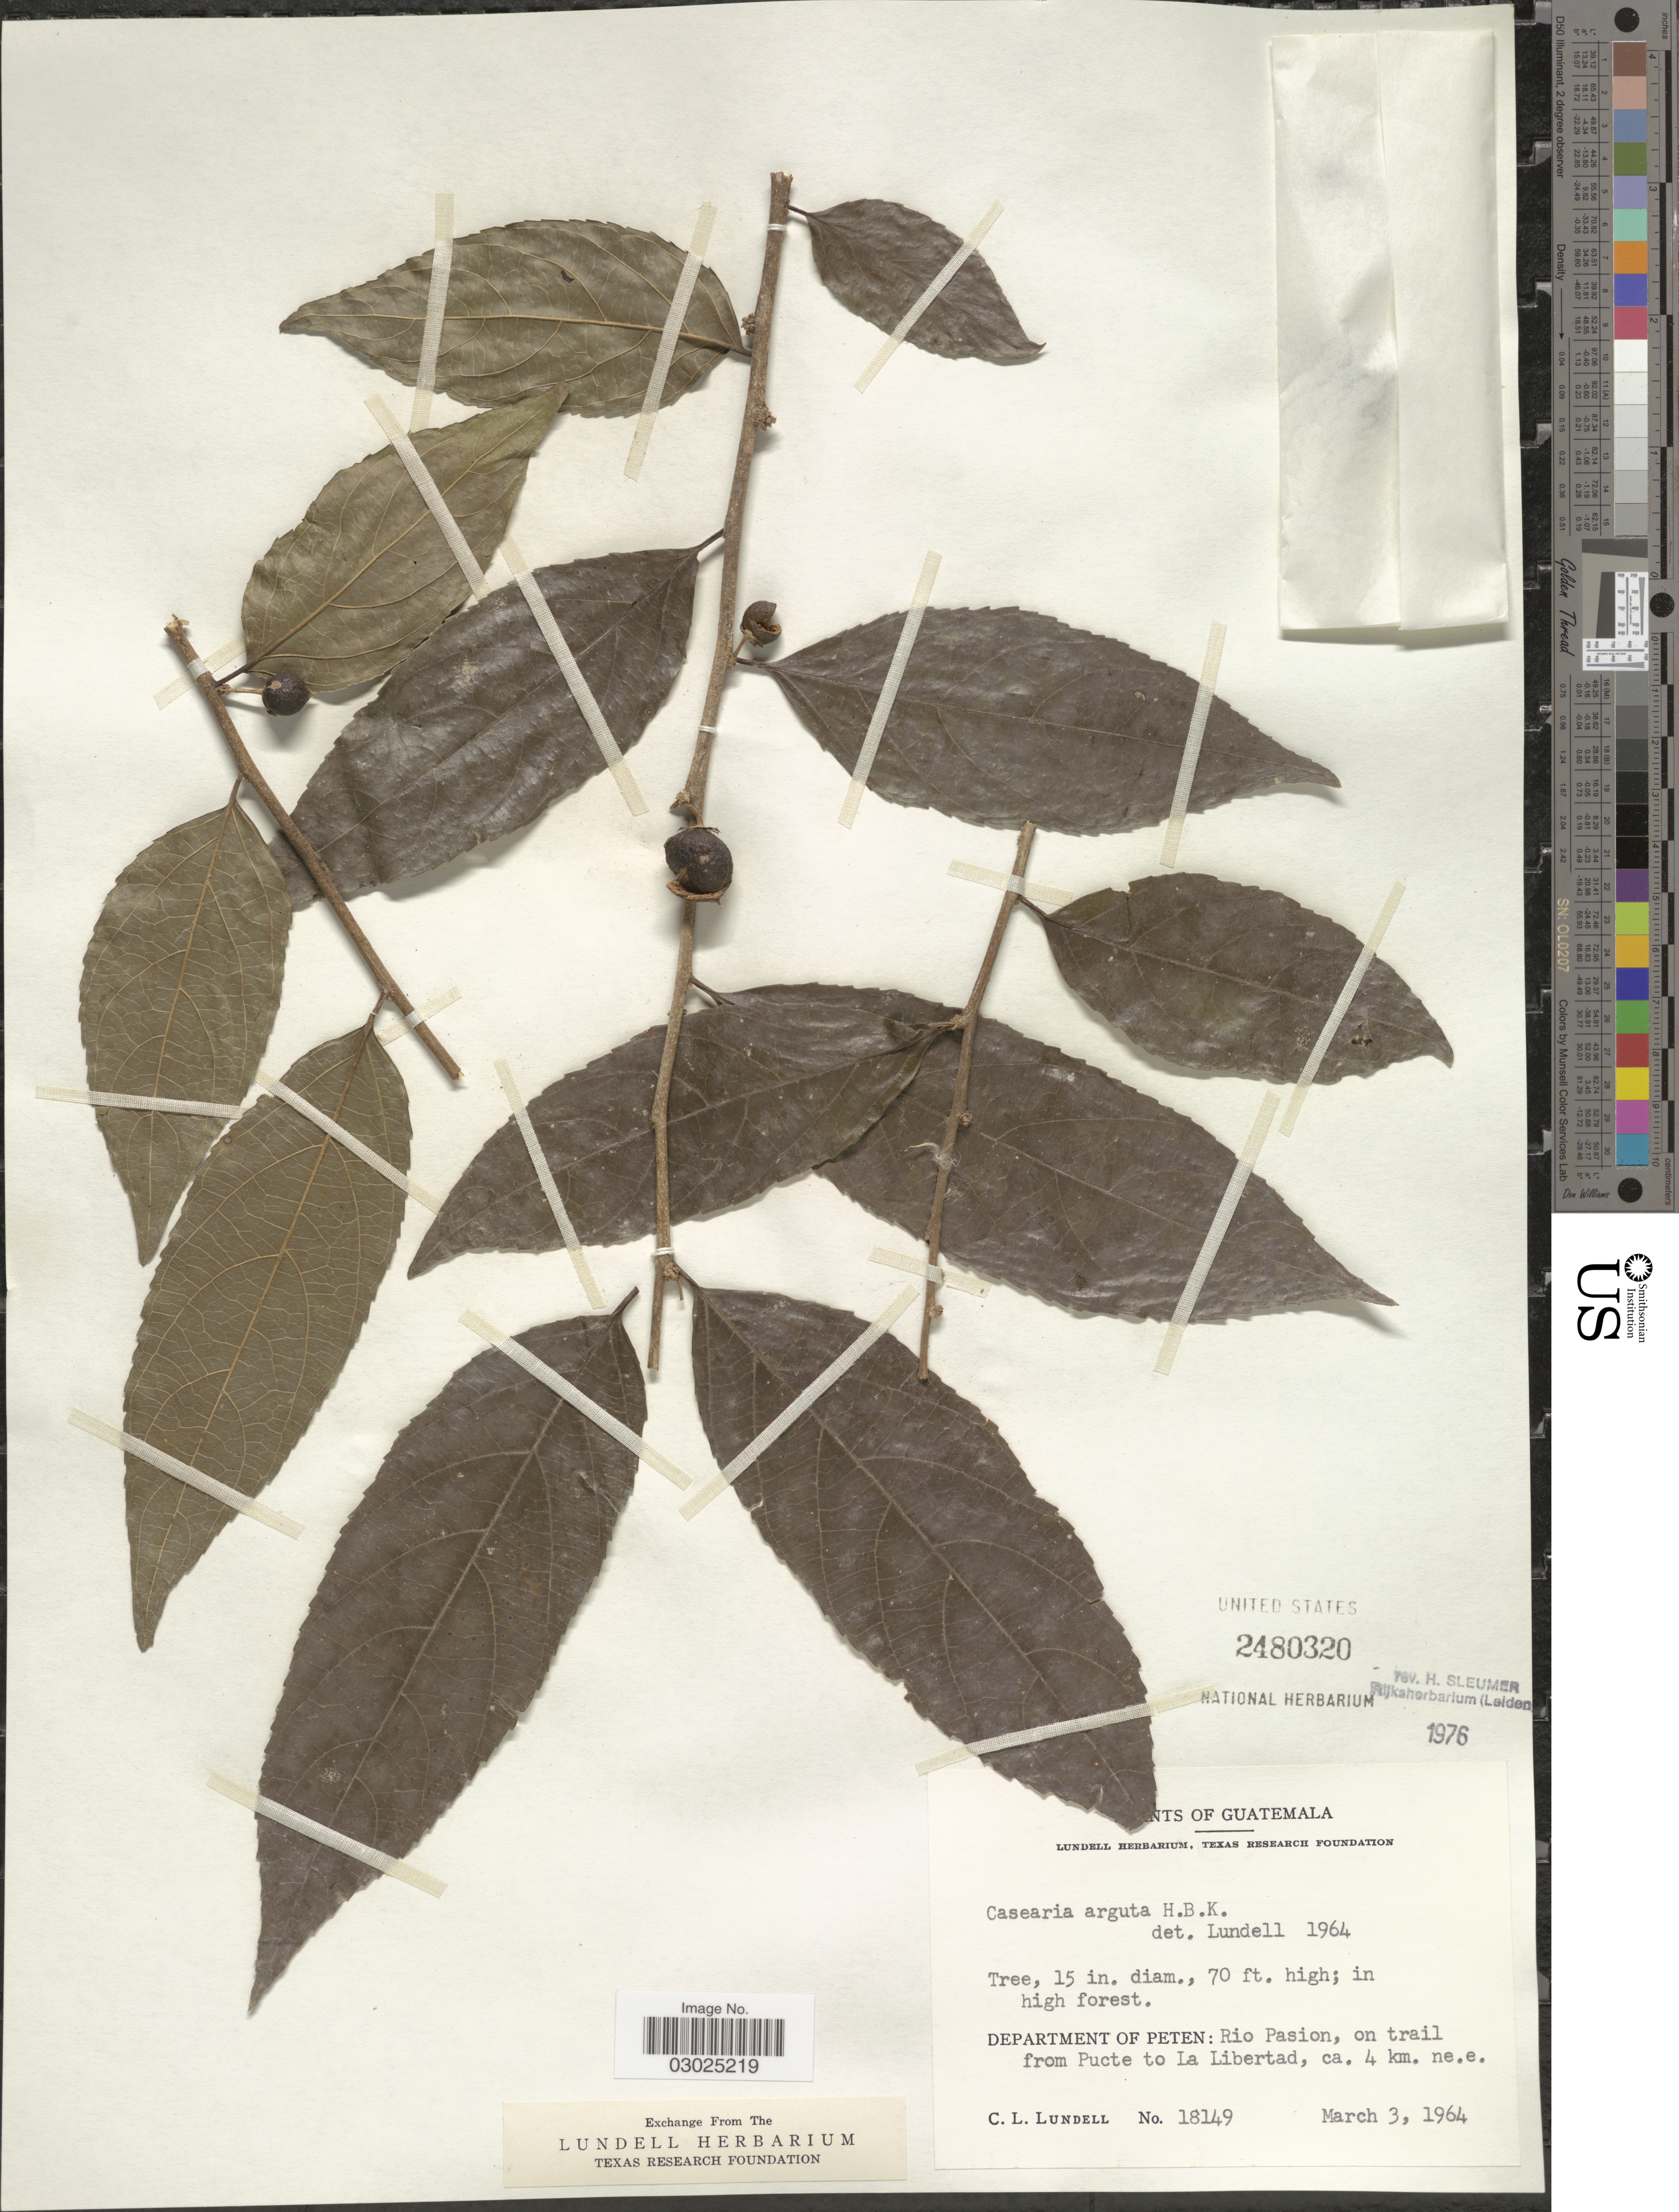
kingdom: Plantae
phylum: Tracheophyta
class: Magnoliopsida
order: Malpighiales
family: Salicaceae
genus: Casearia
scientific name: Casearia arguta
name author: Kunth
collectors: C. L. Lundell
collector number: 18149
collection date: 1964-03-03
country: Guatemala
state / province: El Petén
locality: Department of Peten: Rio Pasion, on trail from Pucte to La Libertad, ca. 4 km. ne.e.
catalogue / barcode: US 2480320